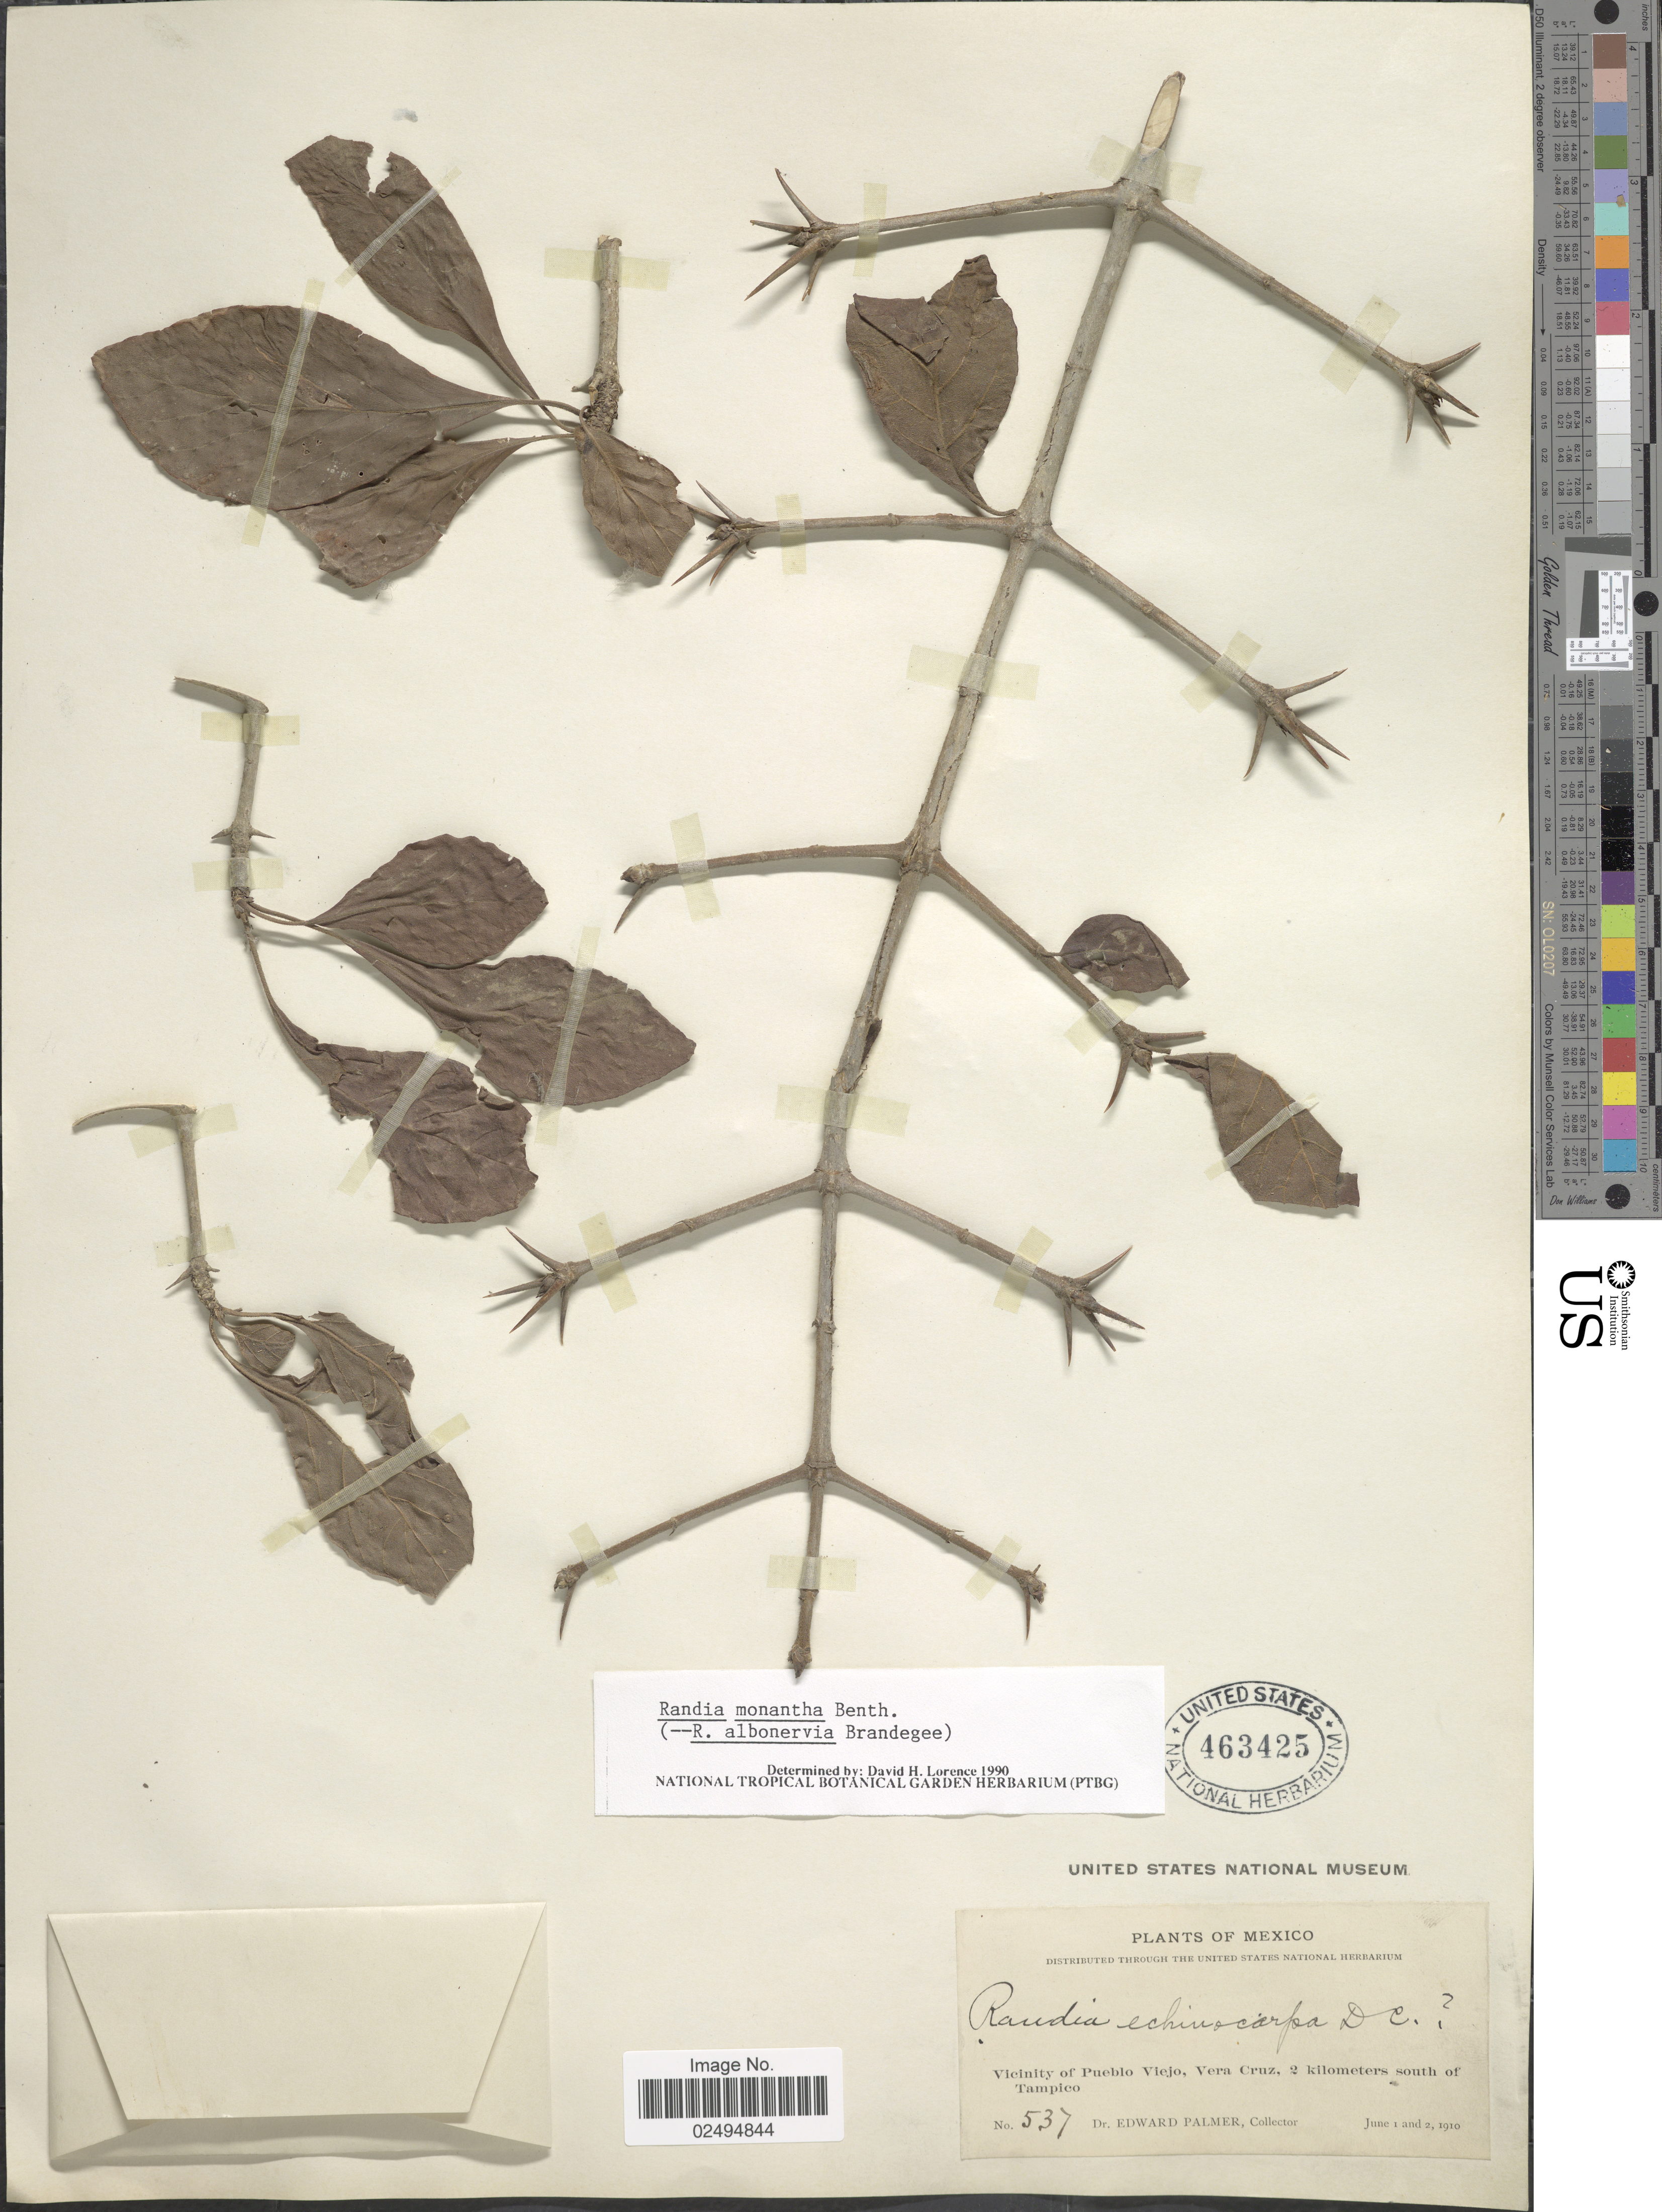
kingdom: Plantae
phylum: Tracheophyta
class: Magnoliopsida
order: Gentianales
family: Rubiaceae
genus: Randia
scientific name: Randia monantha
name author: Benth.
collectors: E. Palmer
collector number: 537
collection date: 1910-06-01/1910-06-02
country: Mexico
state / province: Veracruz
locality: Vicinity of Pueblo Viejo, Vera Cruz, 2 kilomters south of Tampico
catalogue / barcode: US 463425